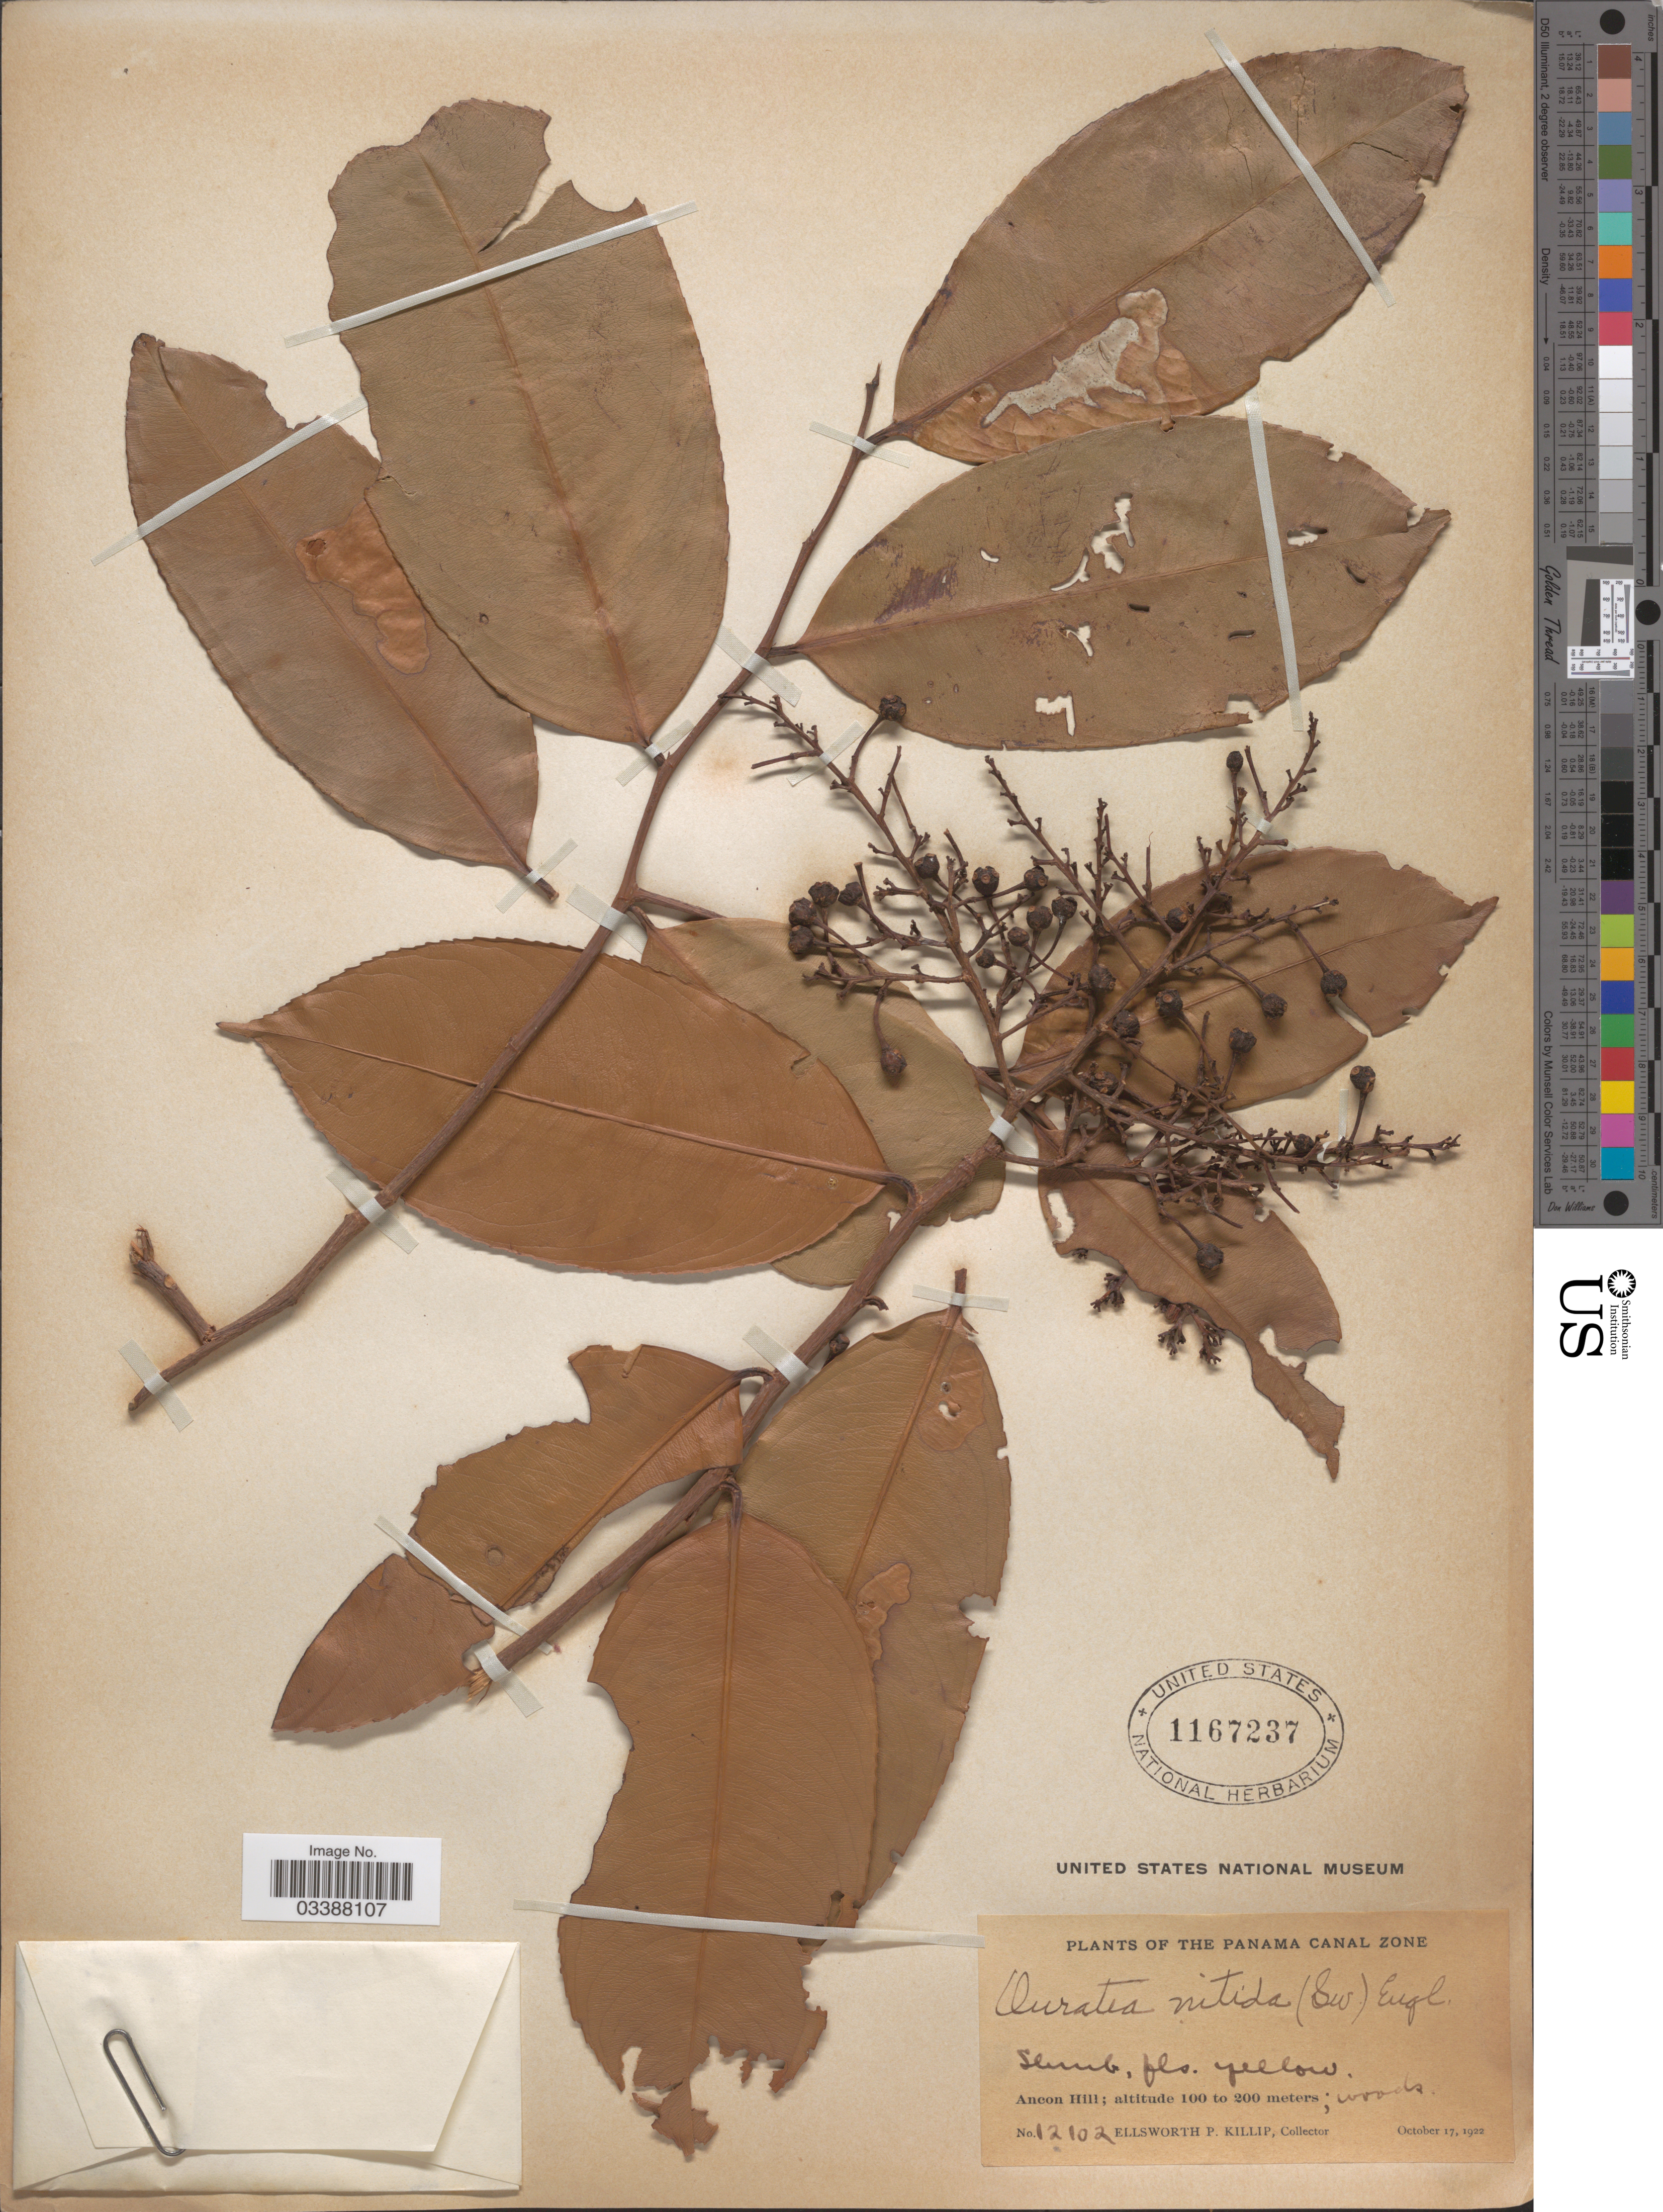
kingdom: Plantae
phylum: Tracheophyta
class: Magnoliopsida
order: Malpighiales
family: Ochnaceae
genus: Ouratea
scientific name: Ouratea nitida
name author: (Sw.) Engl.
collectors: E. P. Killip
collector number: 12102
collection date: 1922-10-17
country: Panama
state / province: Colón / Panamá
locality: The Panama Canal Zone. Ancon Hill.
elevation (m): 100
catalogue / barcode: US 1167237